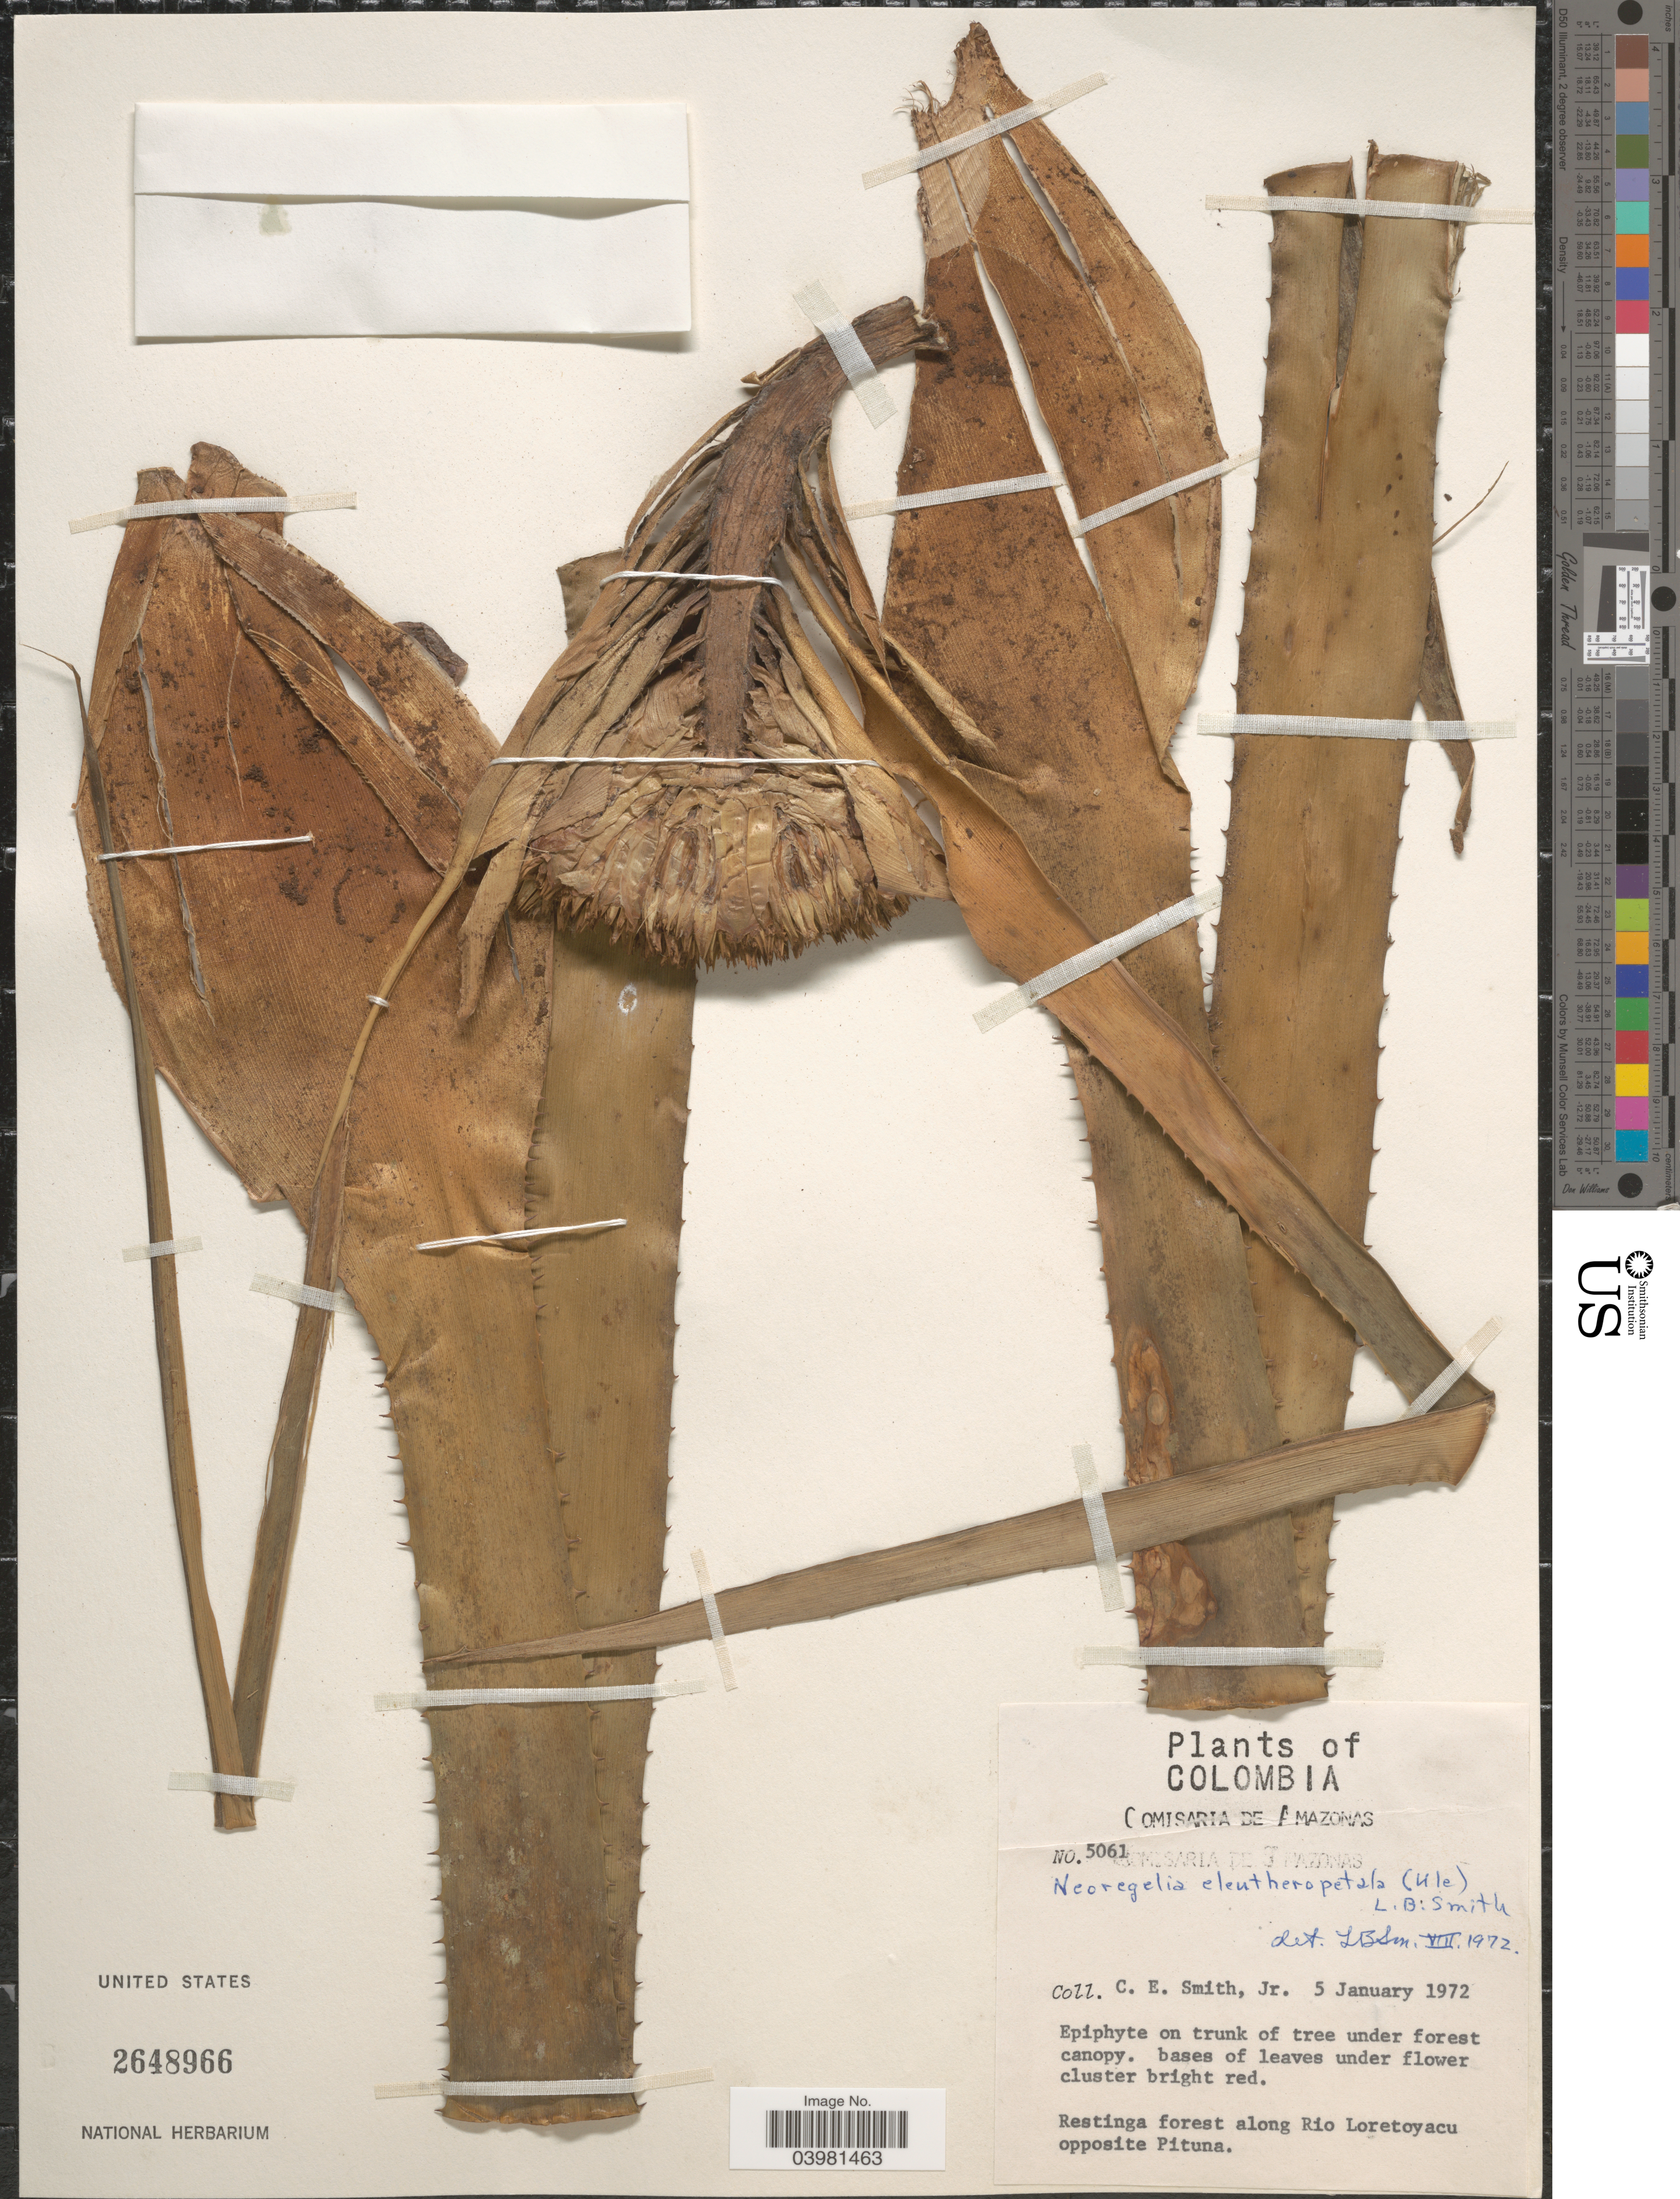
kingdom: Plantae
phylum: Tracheophyta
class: Liliopsida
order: Poales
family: Bromeliaceae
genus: Neoregelia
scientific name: Neoregelia eleutheropetala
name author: (Ule) L.B. Sm.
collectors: C. E. Smith Jr.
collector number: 5061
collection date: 1972-01-05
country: Colombia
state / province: Amazônas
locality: Comisaria de Amazonas. Restinga forest along Rio Loretoyacu opposite Pituna.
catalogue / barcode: US 2648966